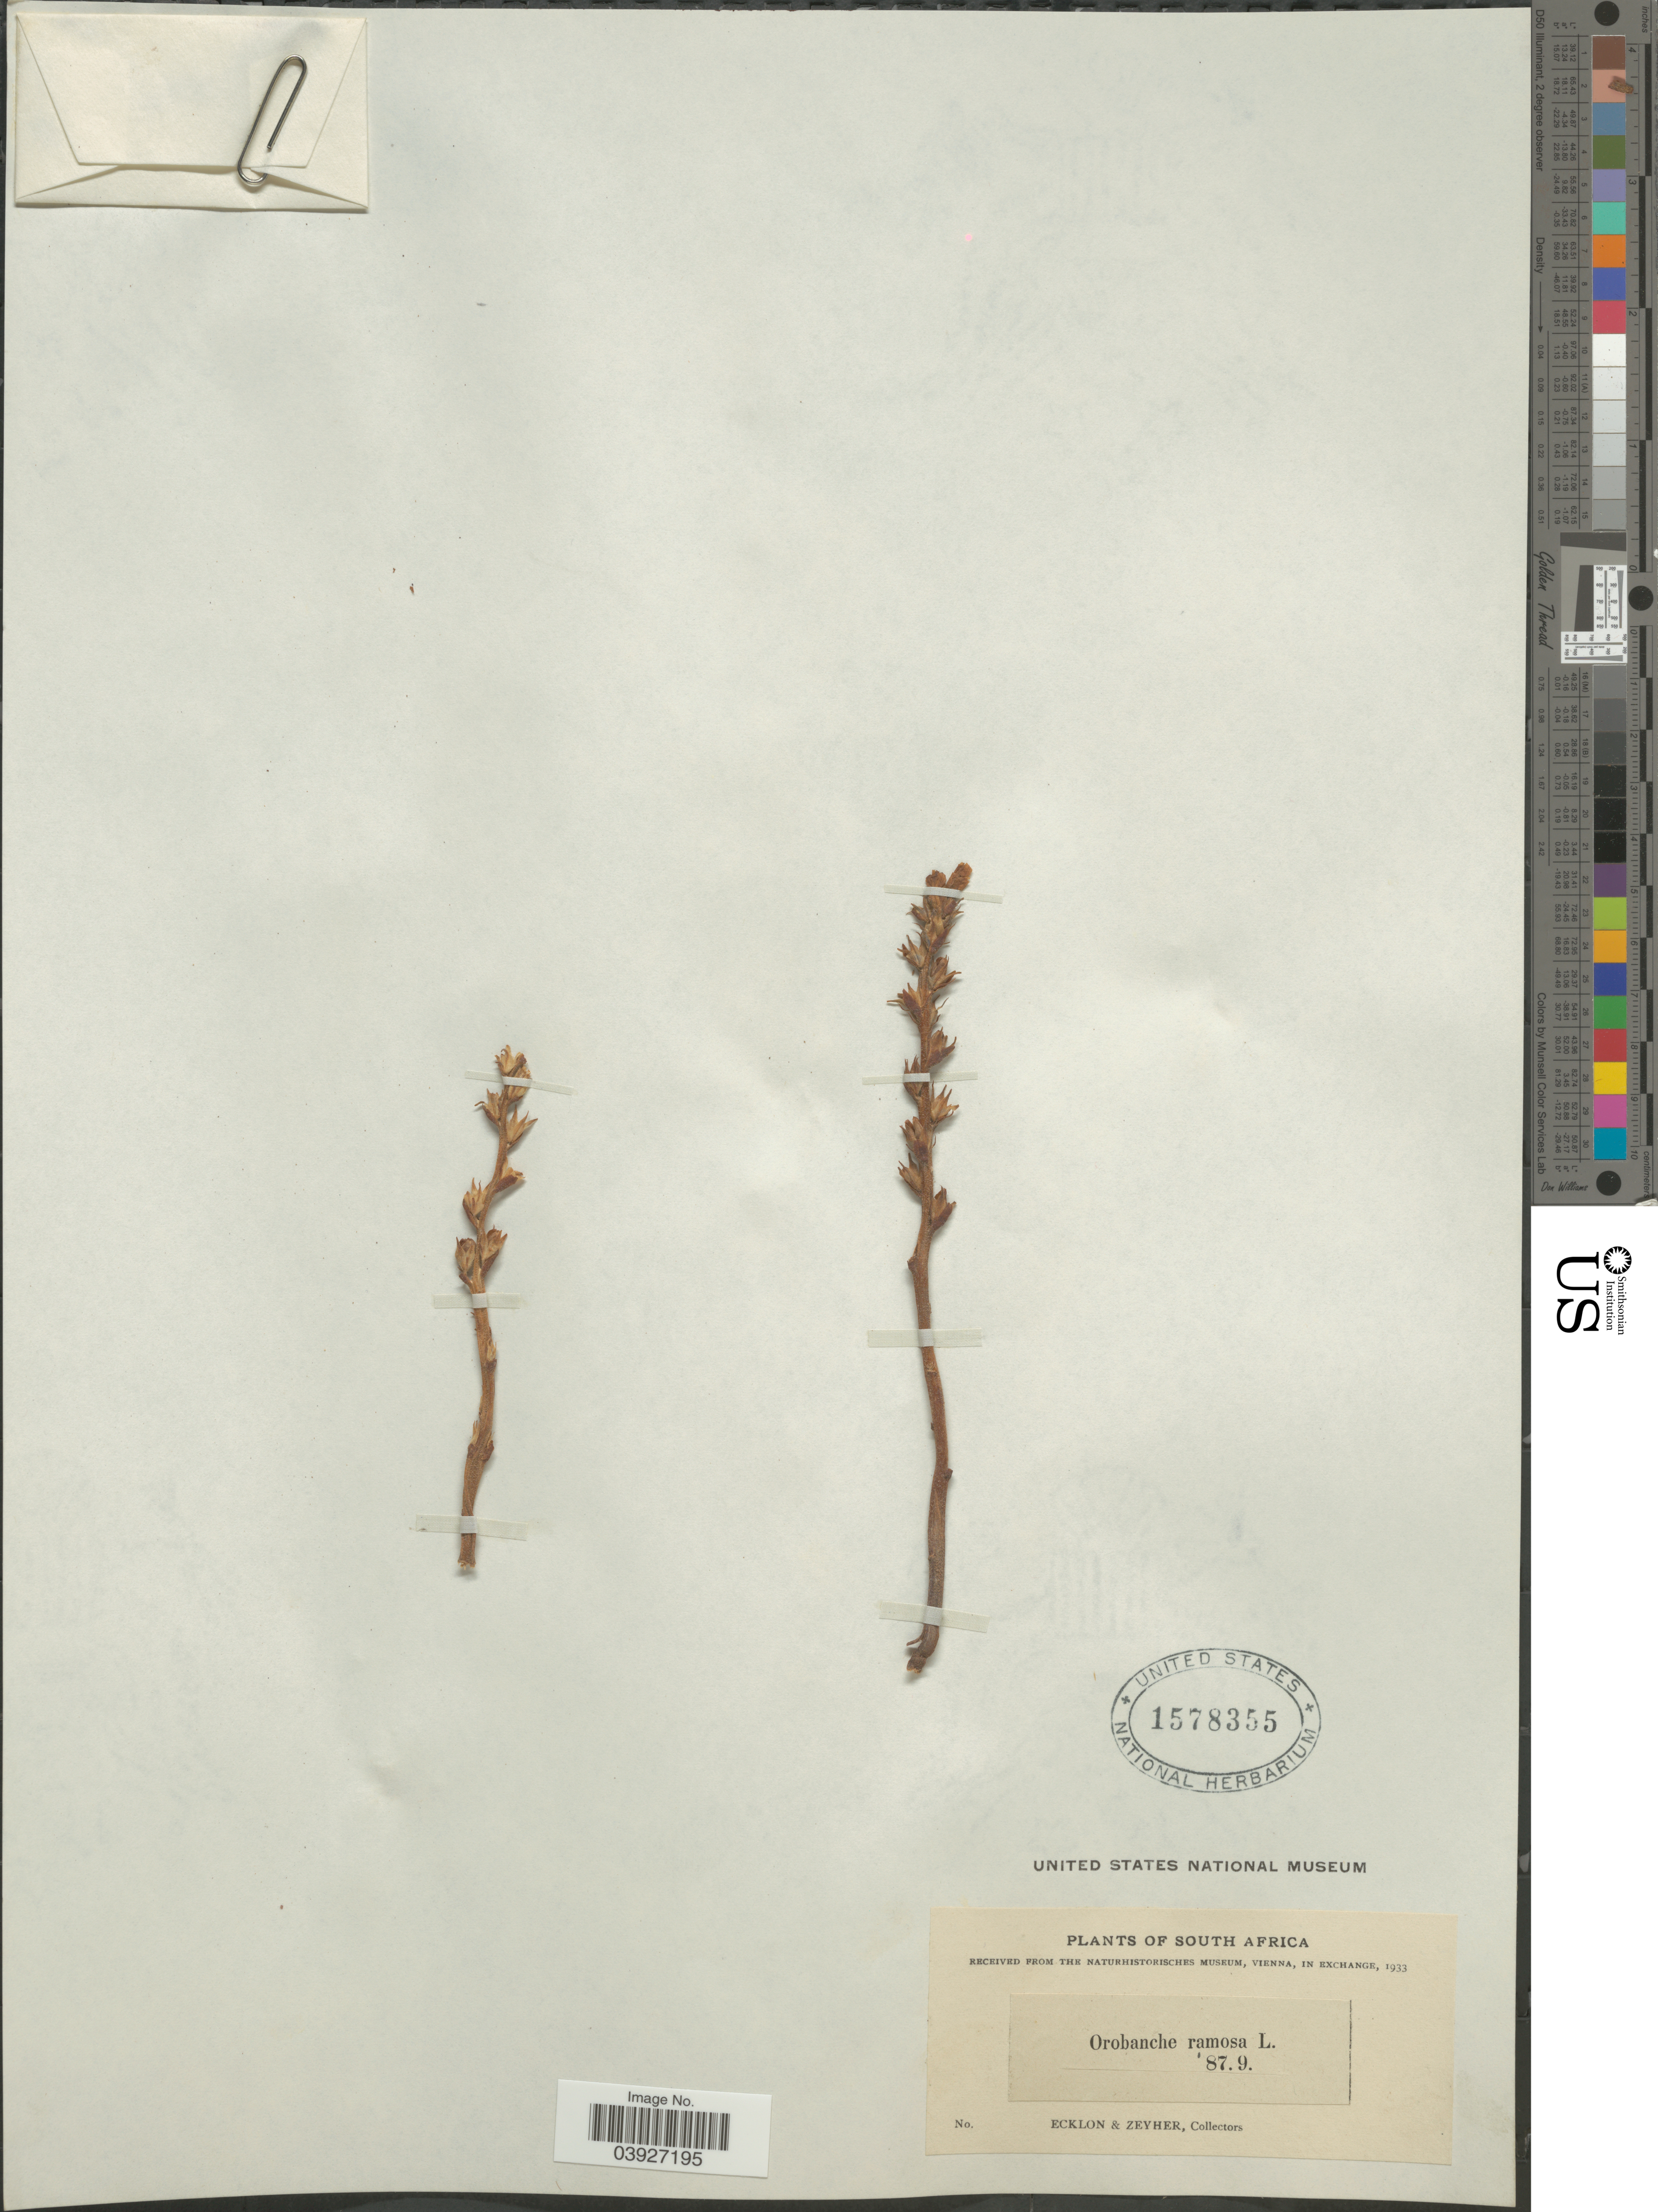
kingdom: Plantae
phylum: Tracheophyta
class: Magnoliopsida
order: Lamiales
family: Orobanchaceae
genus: Orobanche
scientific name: Orobanche ramosa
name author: L.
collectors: -. Ecklon & -. Zeyher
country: South Africa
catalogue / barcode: US 1578355